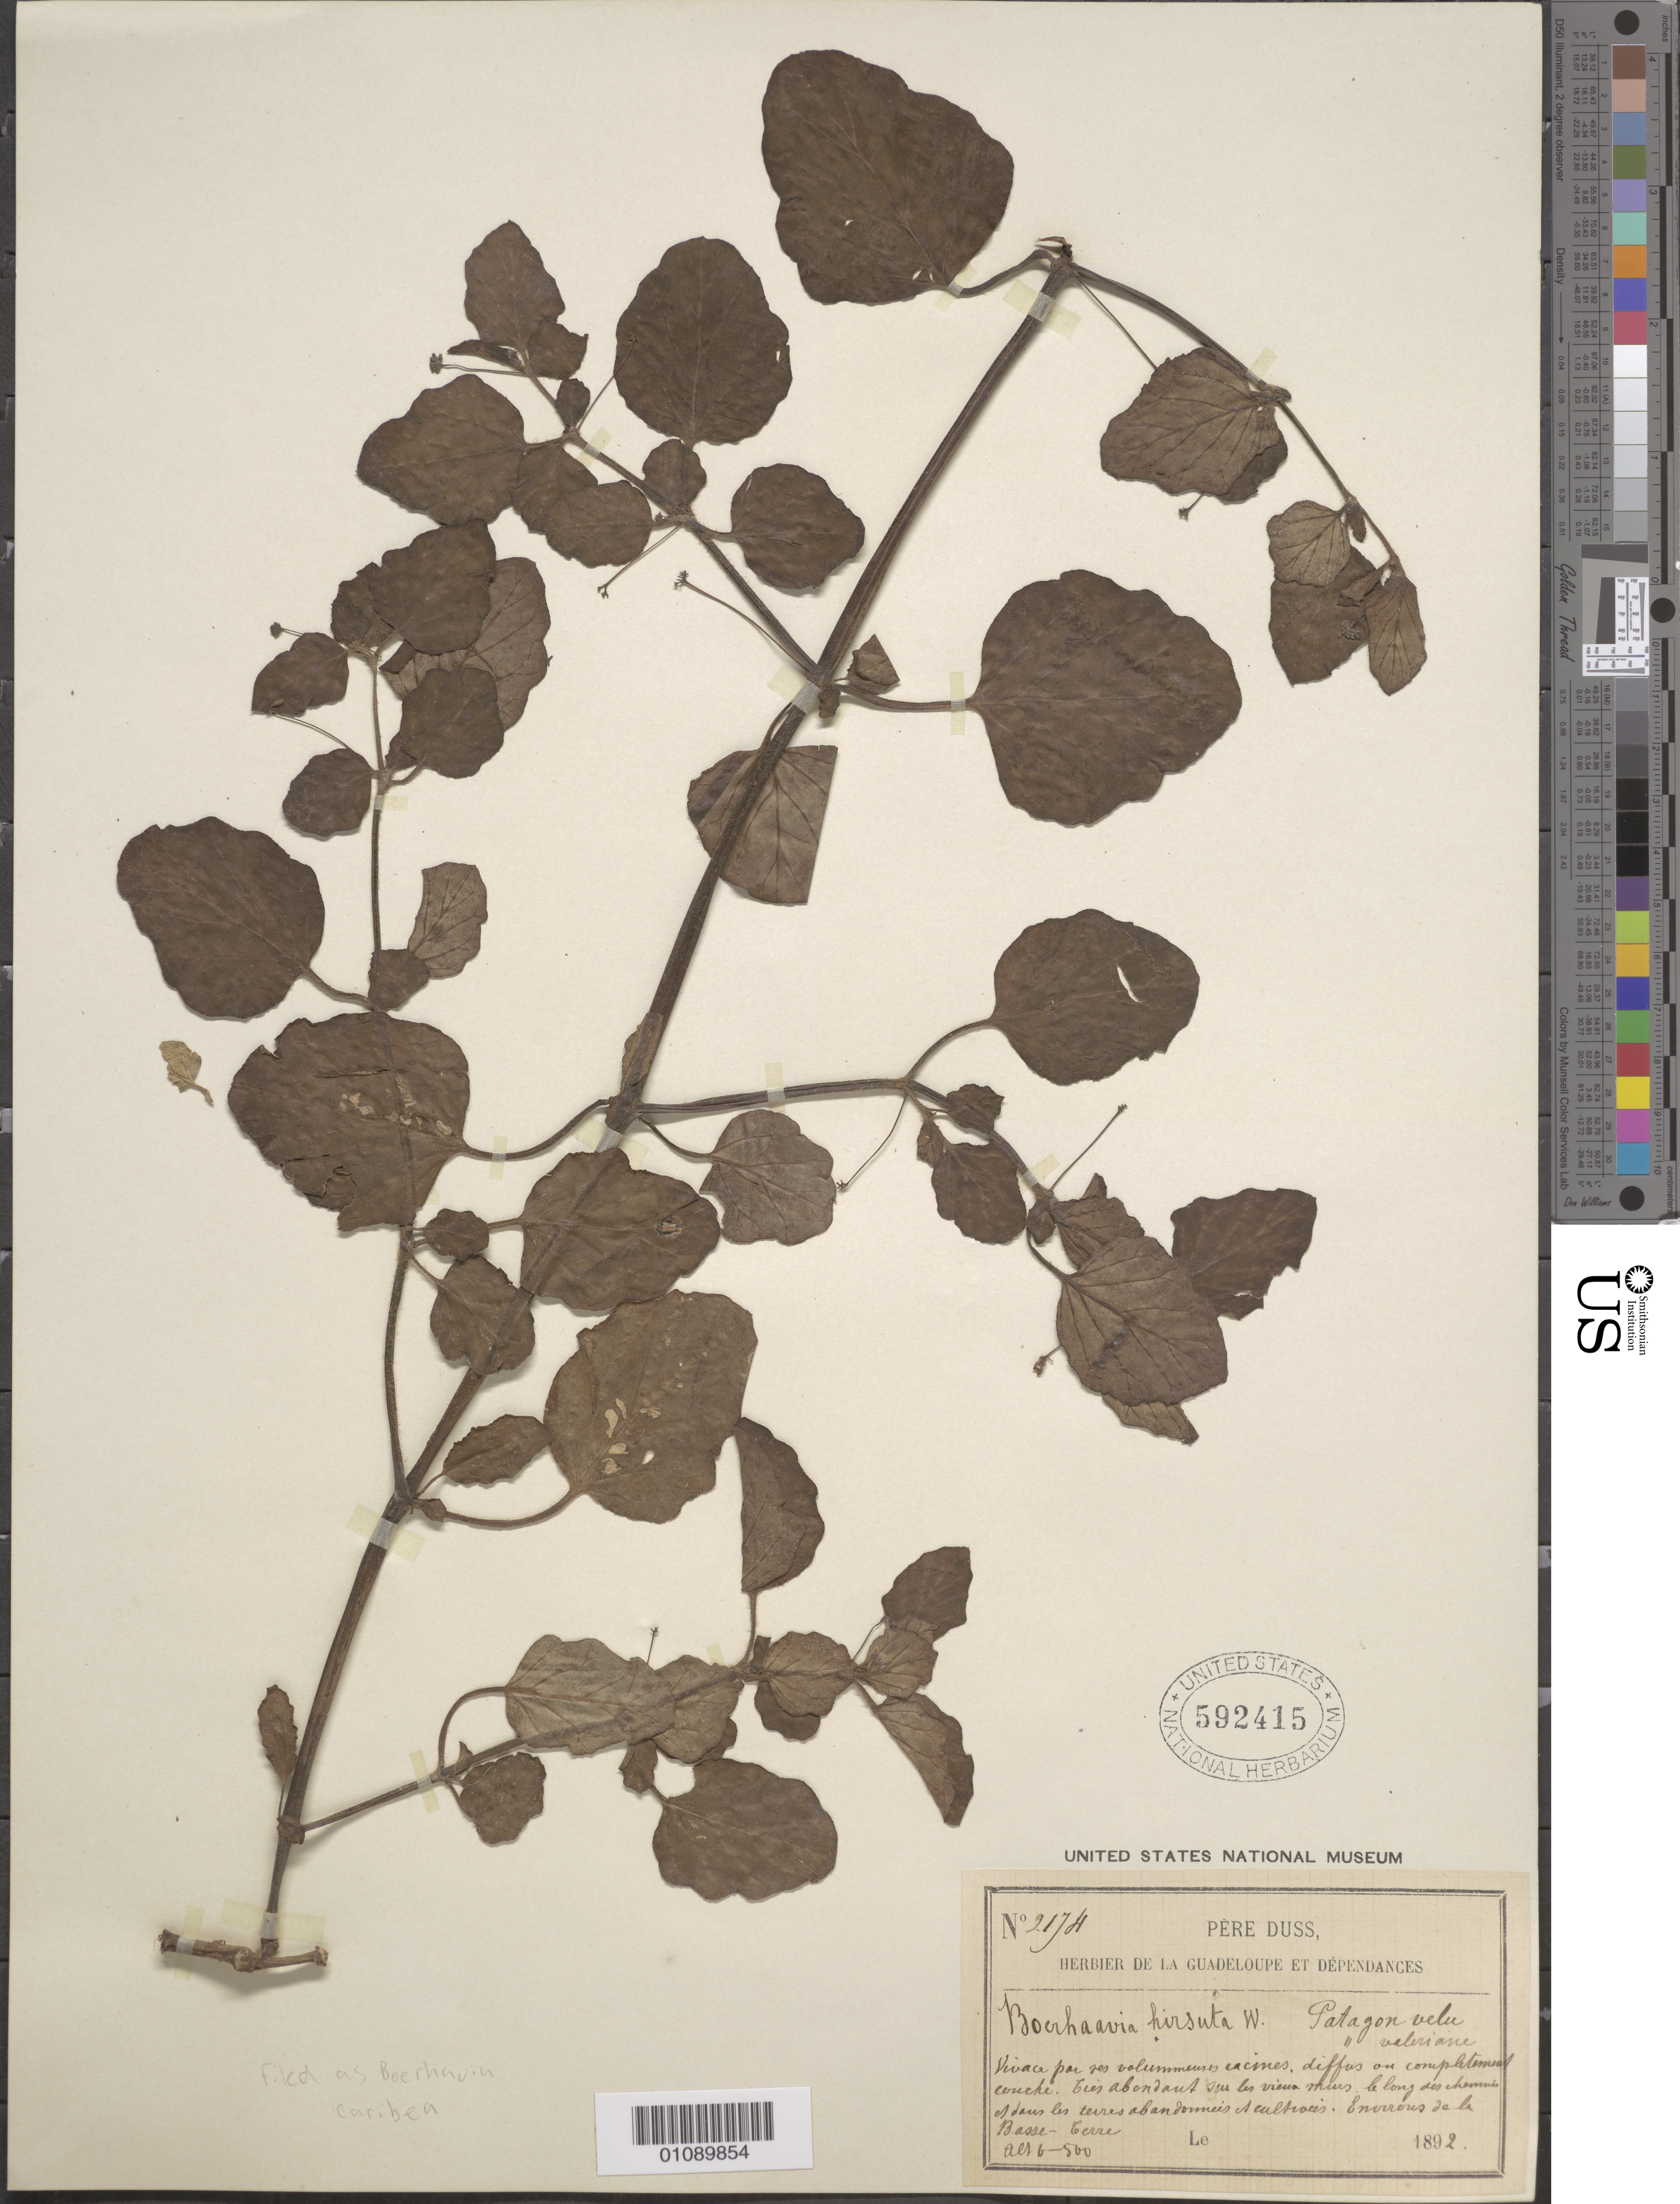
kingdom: Plantae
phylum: Tracheophyta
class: Magnoliopsida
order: Caryophyllales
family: Nyctaginaceae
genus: Boerhavia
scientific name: Boerhavia caribaea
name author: Jacq.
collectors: Père Duss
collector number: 2174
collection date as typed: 1892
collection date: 1892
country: Guadeloupe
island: Basse Terre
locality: Environs de la Basse-Terre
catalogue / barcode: US 592415